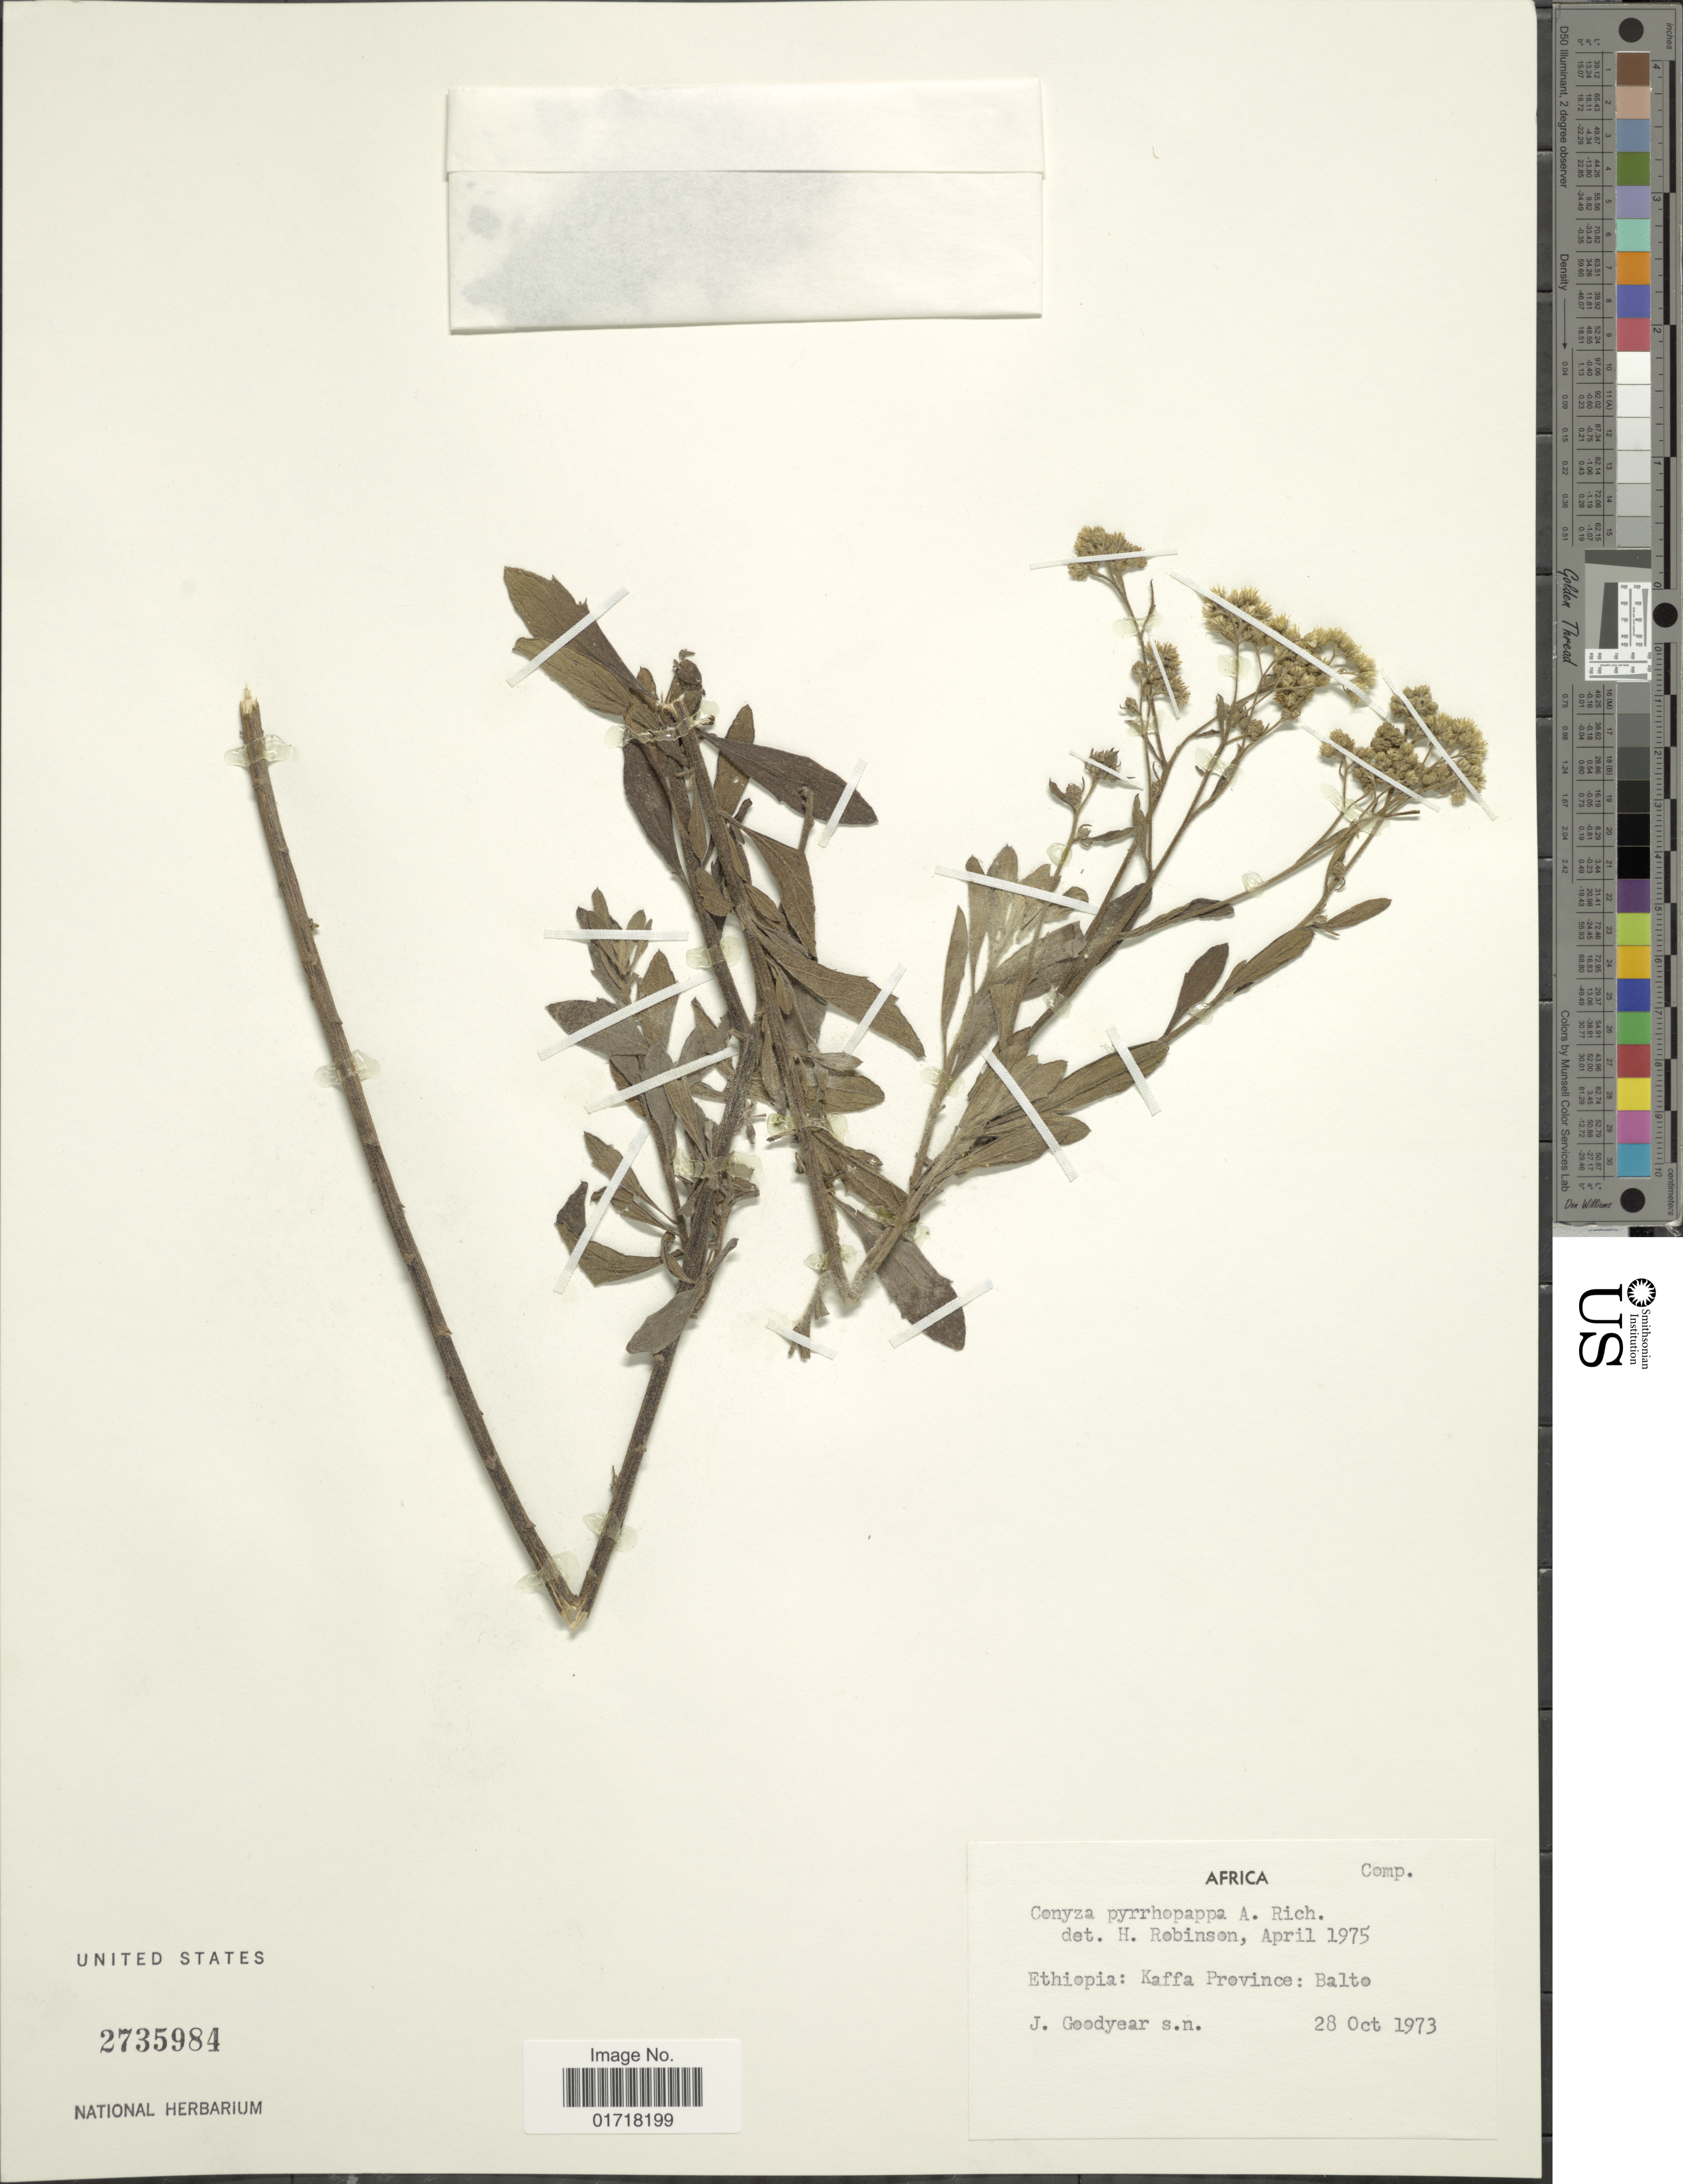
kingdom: Plantae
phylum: Tracheophyta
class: Magnoliopsida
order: Asterales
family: Asteraceae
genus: Conyza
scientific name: Conyza pyrrhopappa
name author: Sch. Bip. ex A. Rich.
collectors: J. Goodyear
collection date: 1973-10-28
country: Ethiopia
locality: Ethiopia: Kaffa Province, Balte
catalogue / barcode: US 2735984